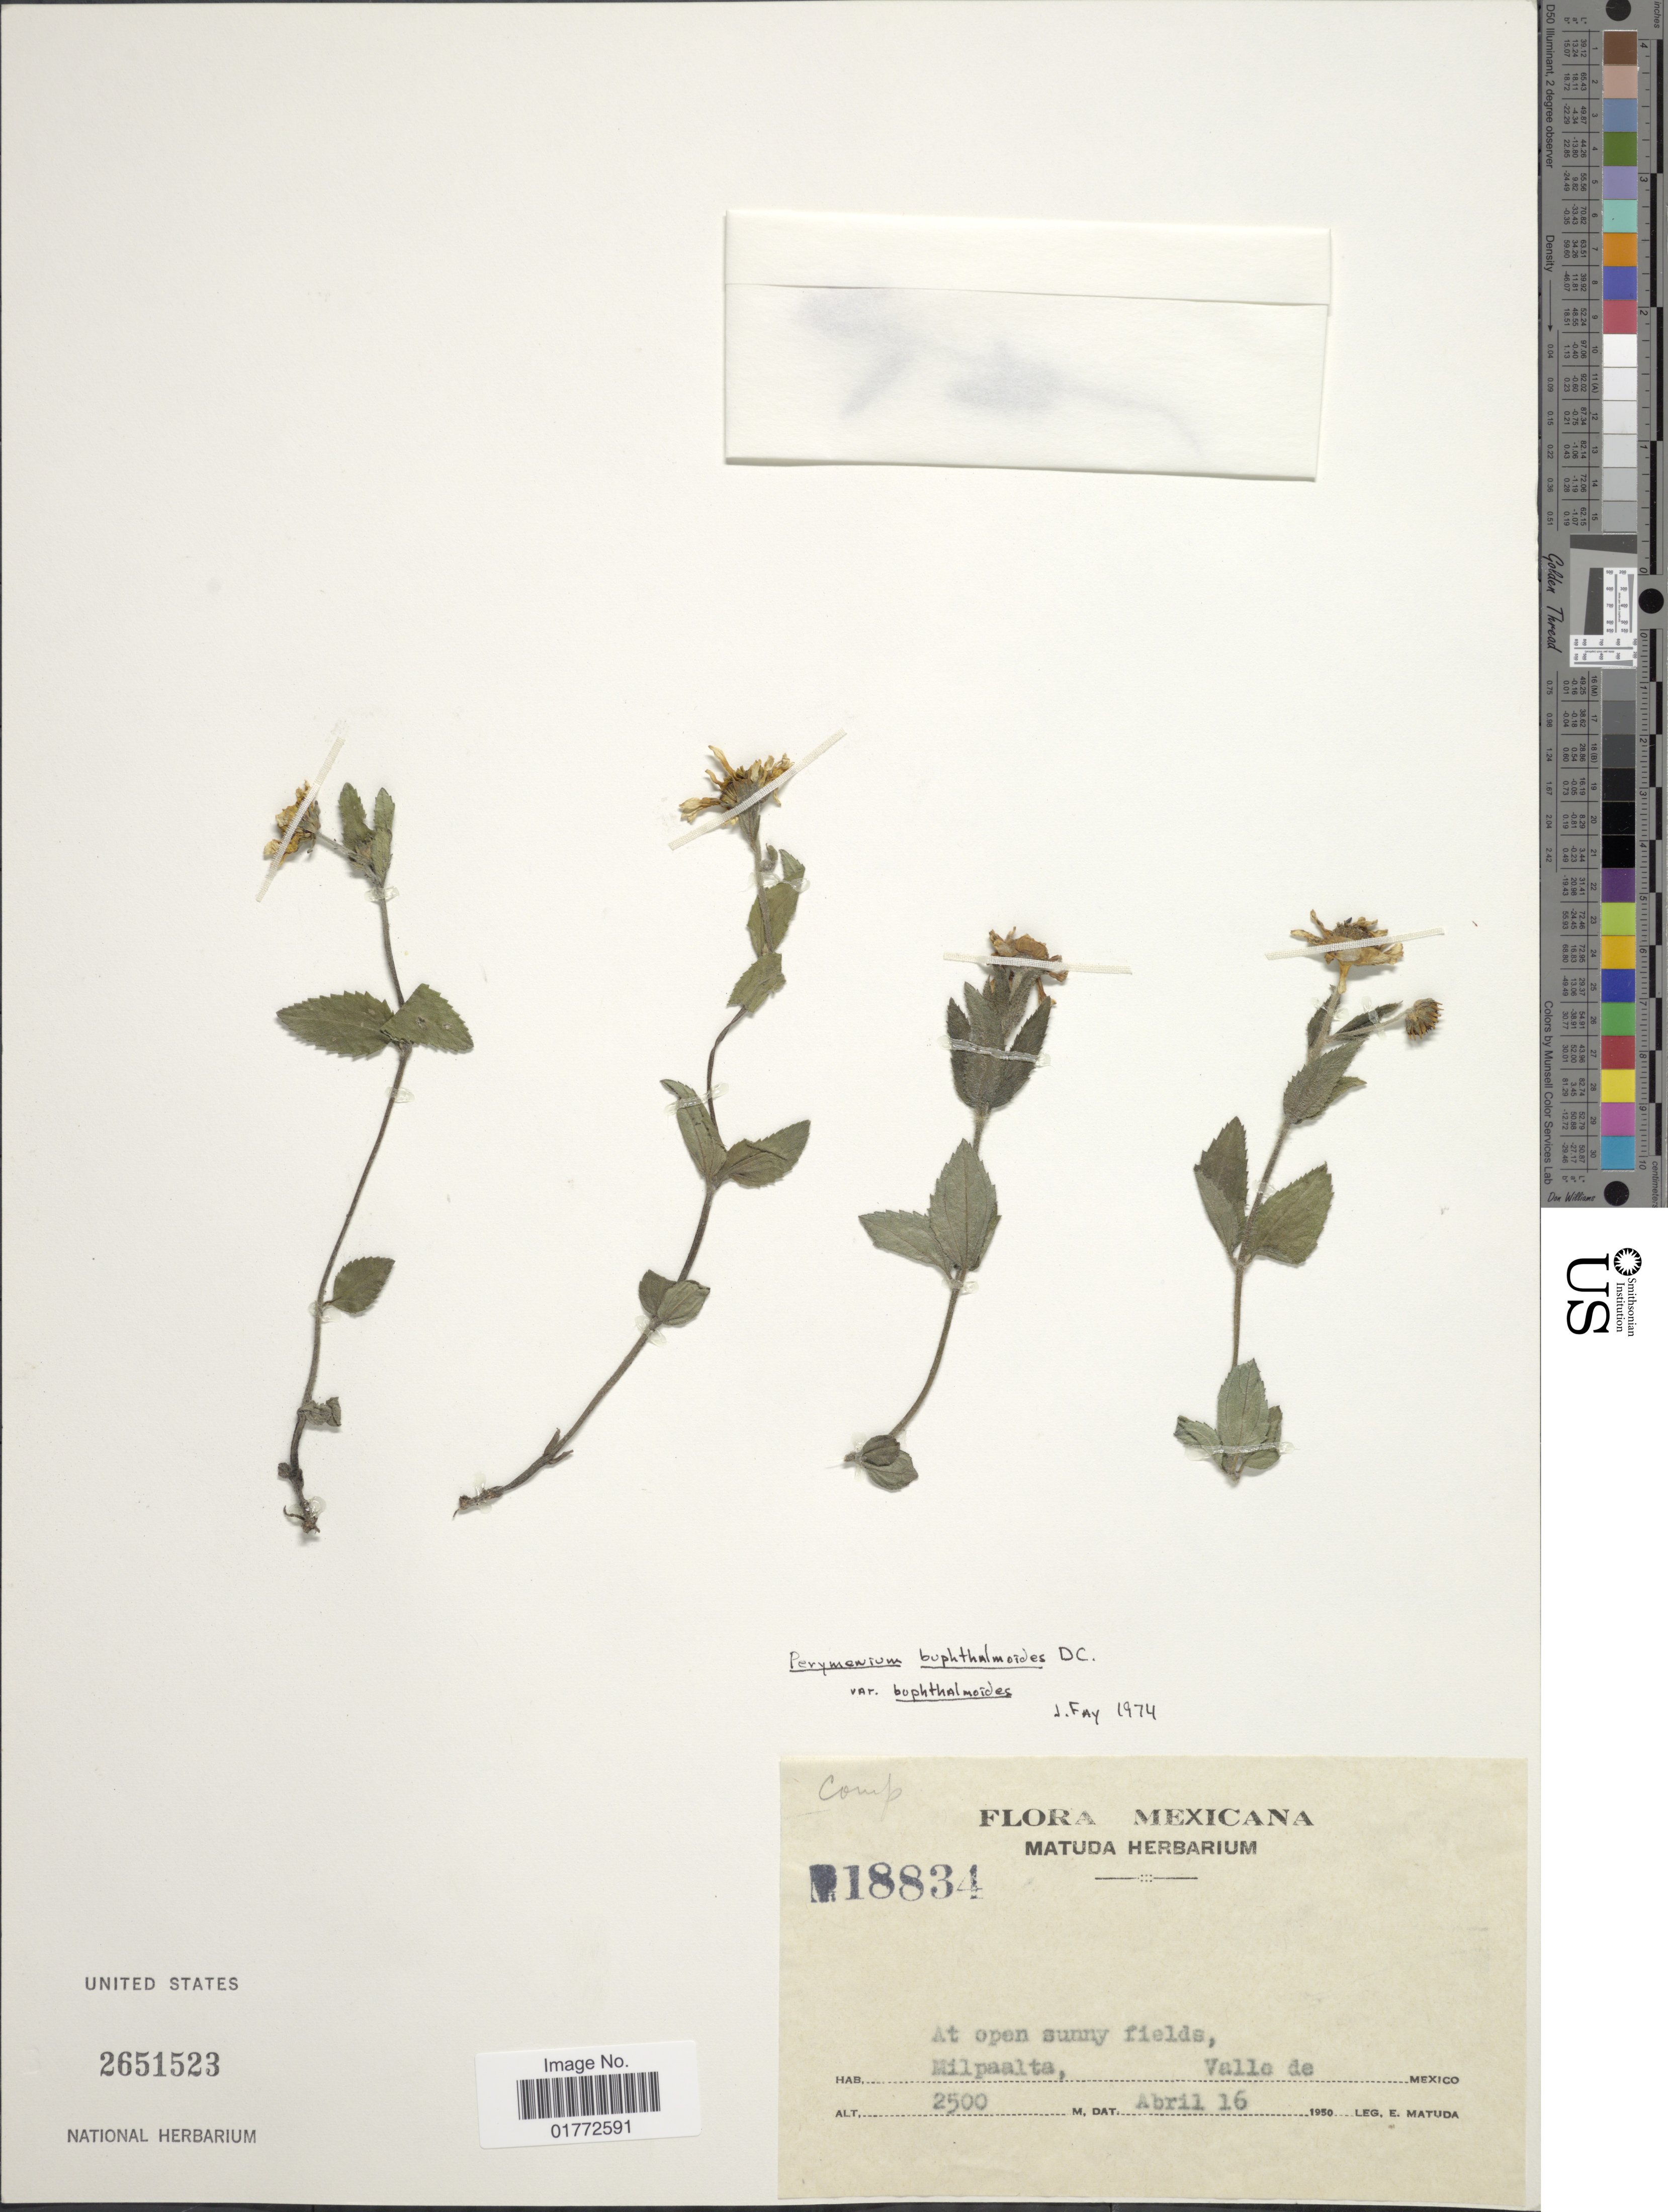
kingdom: Plantae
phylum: Tracheophyta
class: Magnoliopsida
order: Asterales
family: Asteraceae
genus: Perymenium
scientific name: Perymenium buphthalmoides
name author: DC.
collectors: E. Matuda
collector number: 18834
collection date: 1950-04-16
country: Mexico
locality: Milpaalta, Valle de Mexico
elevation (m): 2500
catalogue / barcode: US 2651523